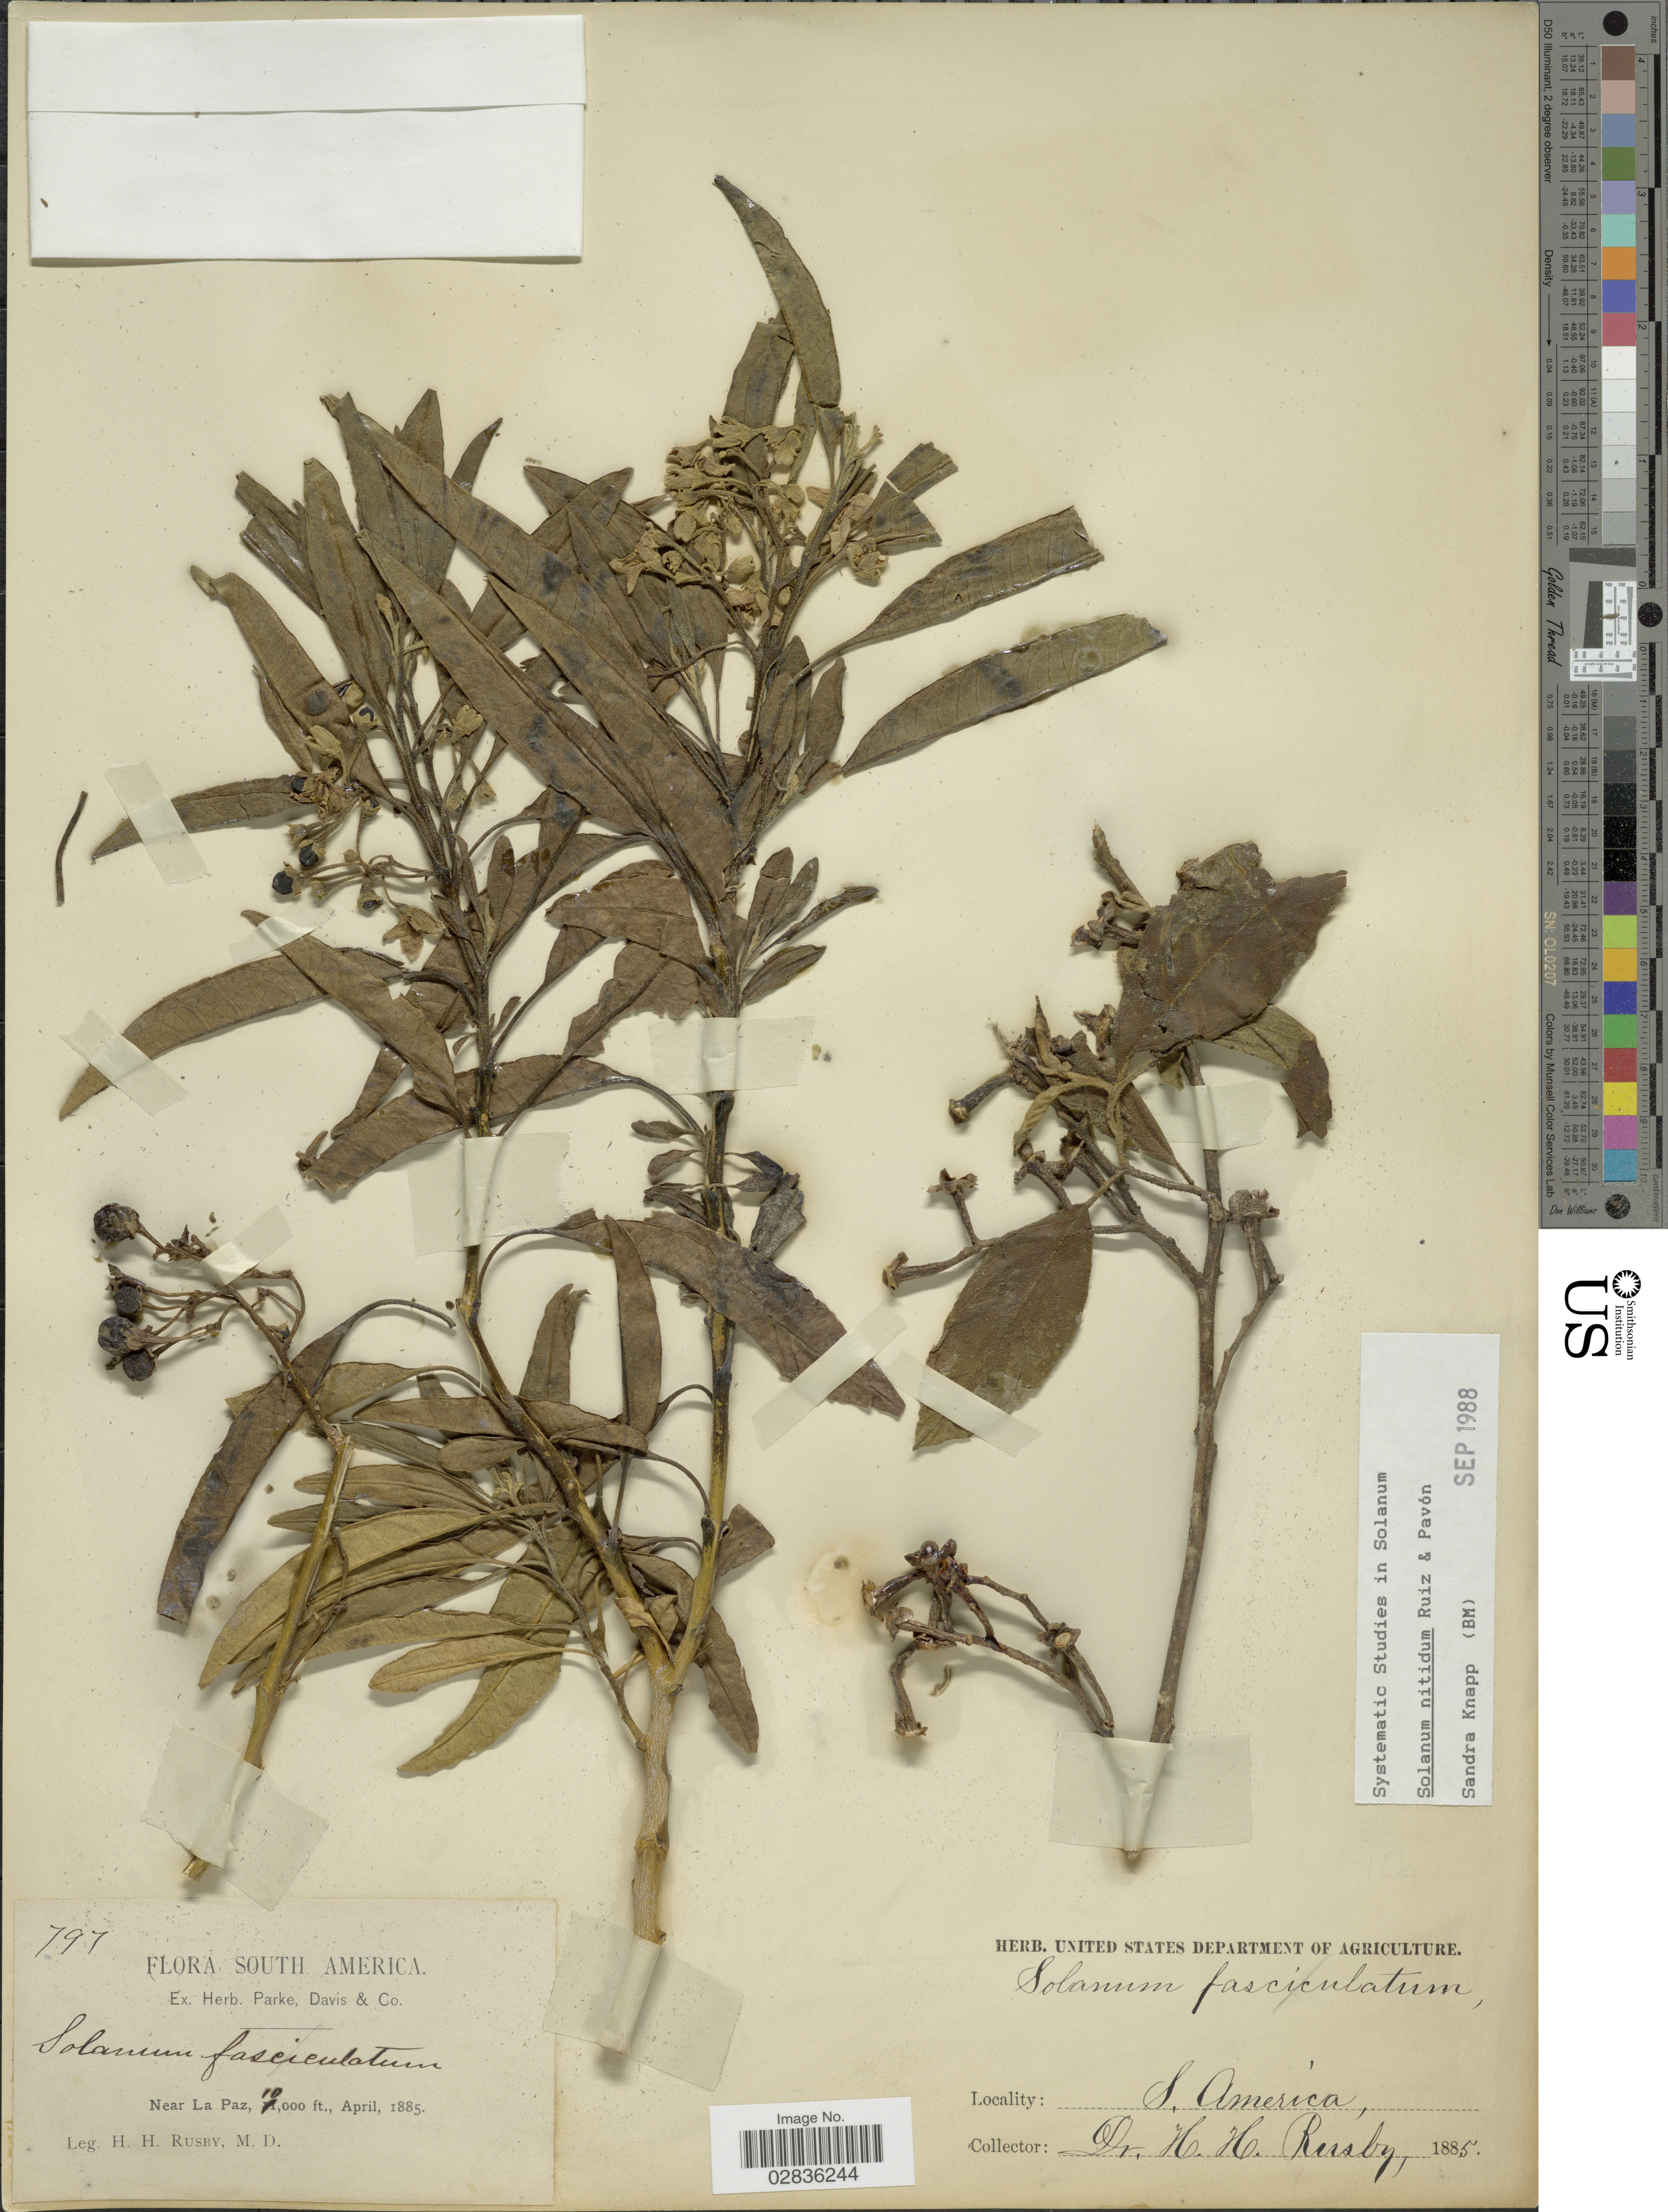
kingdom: Plantae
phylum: Tracheophyta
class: Magnoliopsida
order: Solanales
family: Solanaceae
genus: Solanum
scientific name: Solanum nitidum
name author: Ruiz & Pav.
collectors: H. H. Rusby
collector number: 797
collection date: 1885-04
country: Bolivia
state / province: La Paz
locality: Near La Paz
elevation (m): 3048